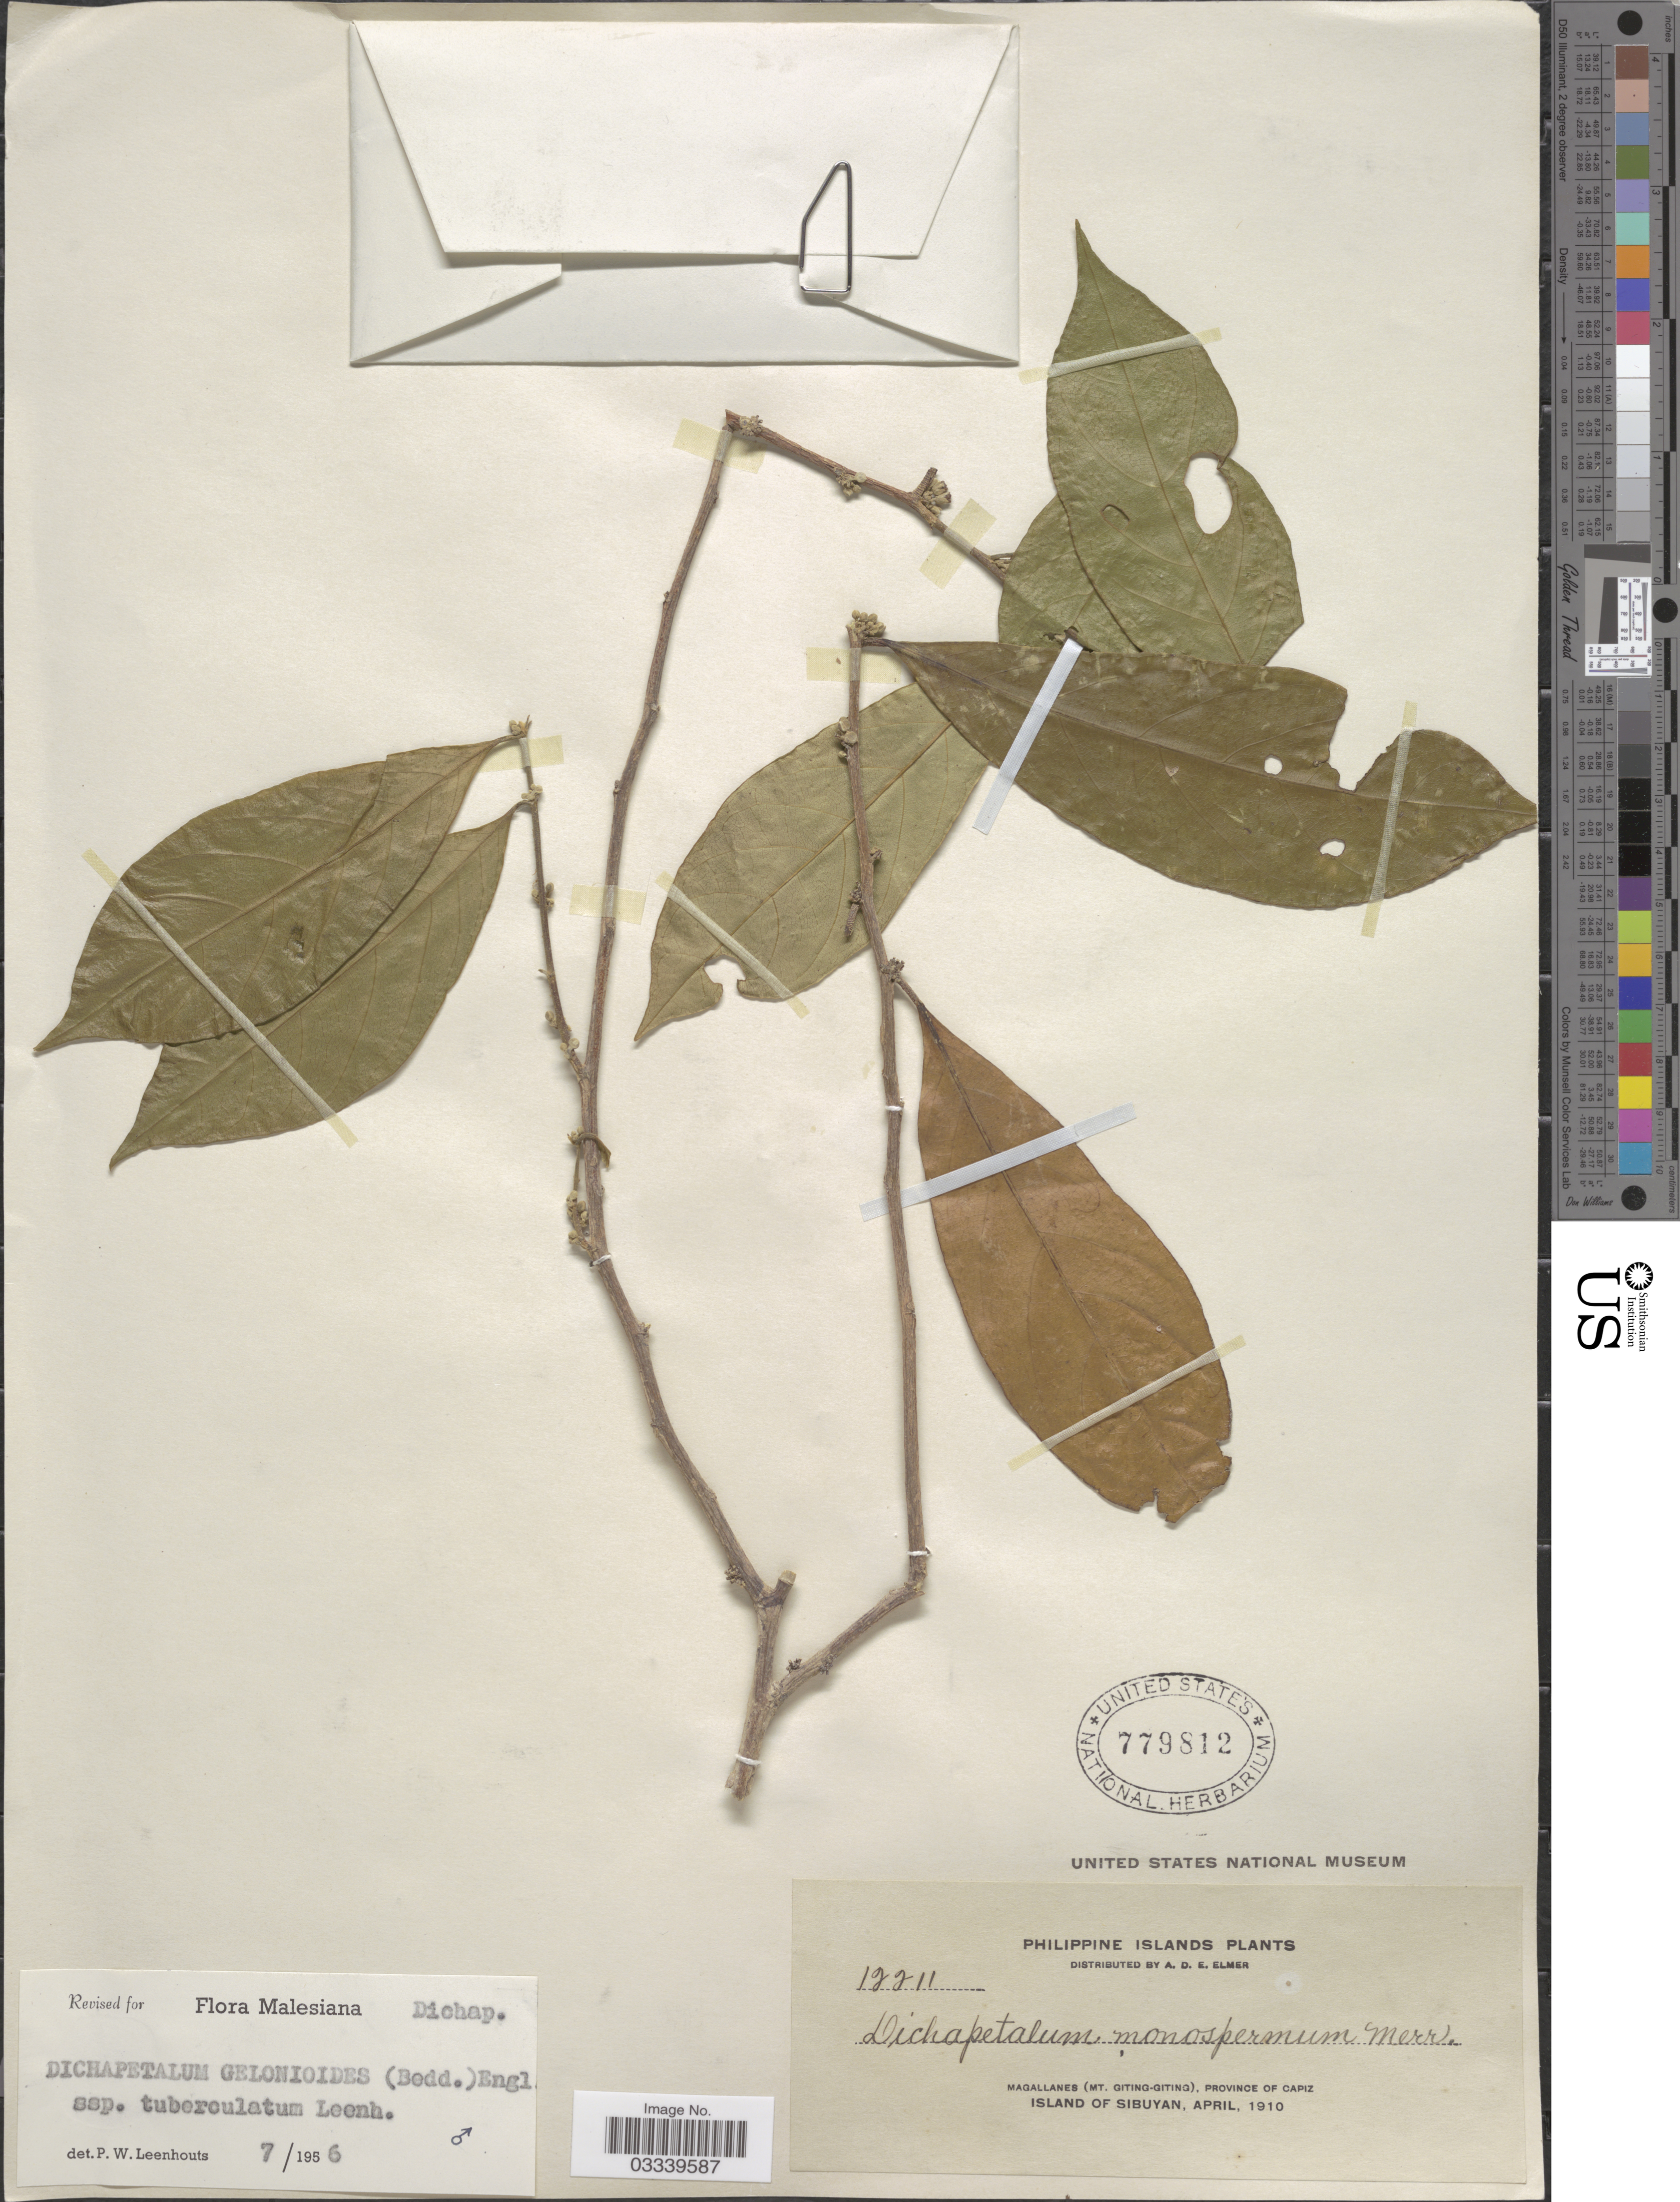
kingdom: Plantae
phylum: Tracheophyta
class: Magnoliopsida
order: Malpighiales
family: Dichapetalaceae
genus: Dichapetalum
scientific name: Dichapetalum gelonioides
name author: (Roxb.) Engl.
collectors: A. D. E. Elmer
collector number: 12211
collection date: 1910-04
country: Philippines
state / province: Western Visayas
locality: Philippine Islands. Magallanes (Mt. Giting-Giting), province of Capiz. Island of Sibuyan.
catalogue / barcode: US 779812